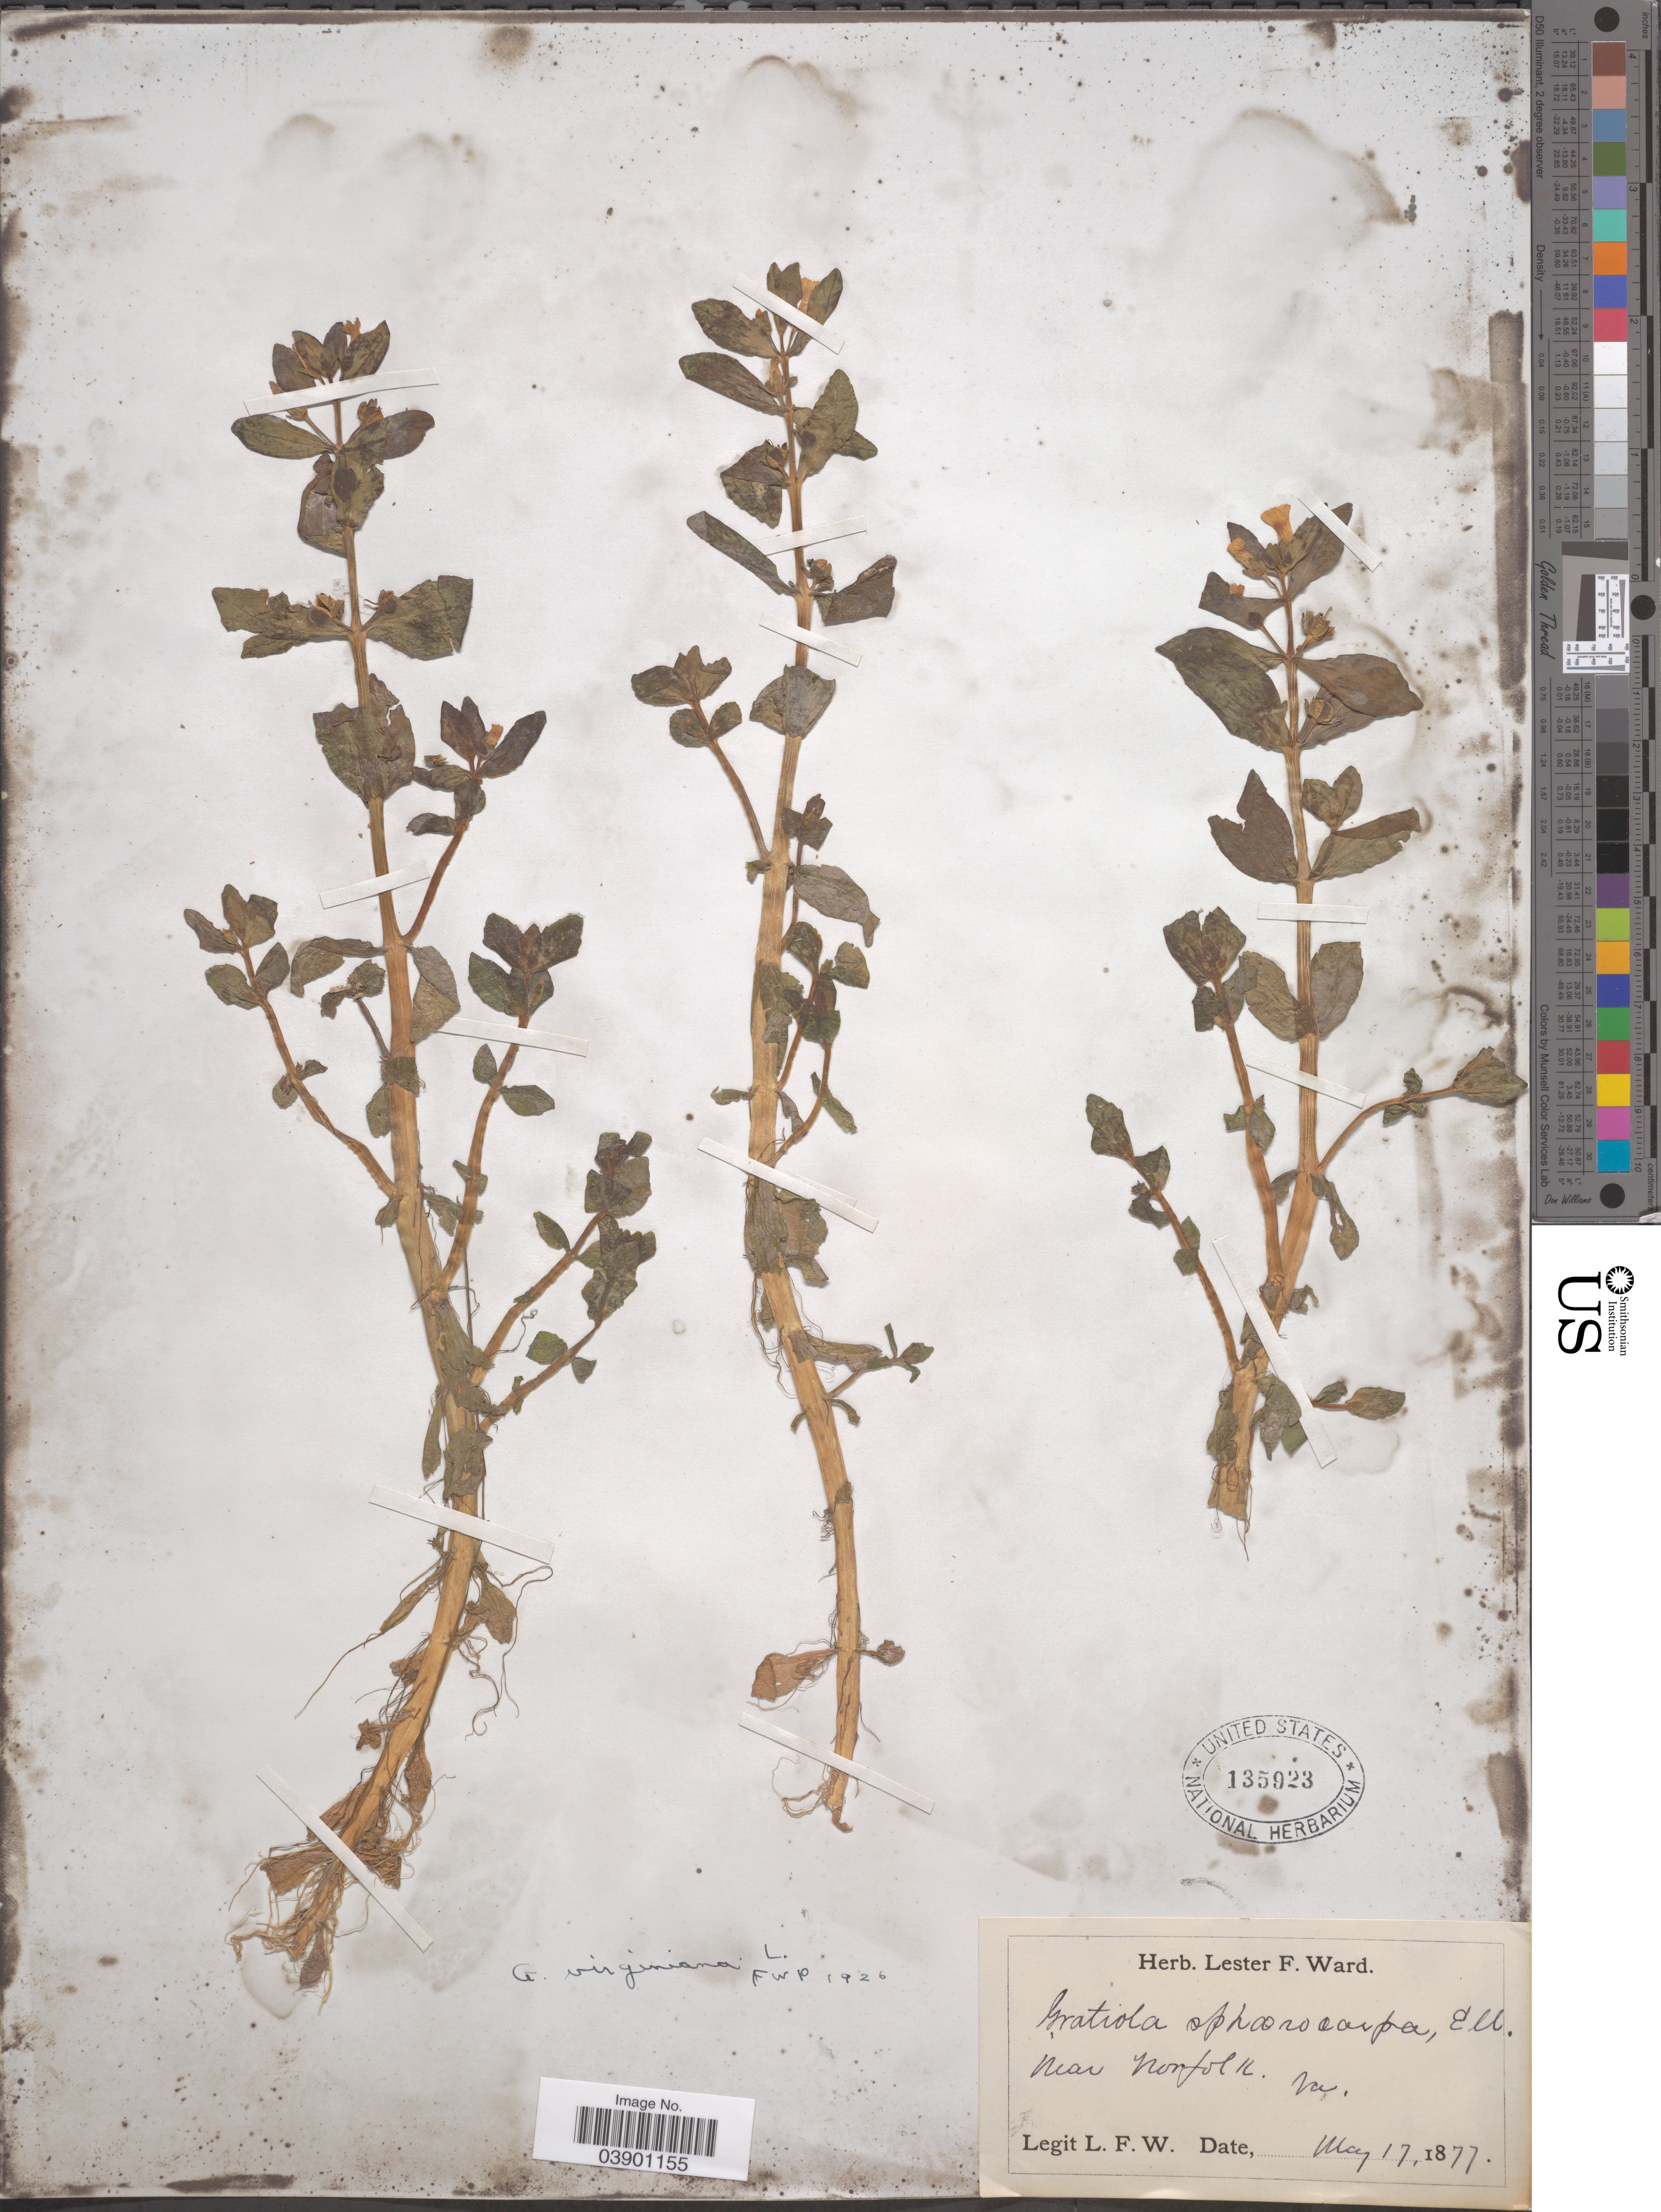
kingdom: Plantae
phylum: Tracheophyta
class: Magnoliopsida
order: Lamiales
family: Plantaginaceae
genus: Gratiola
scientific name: Gratiola virginiana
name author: L.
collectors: L. F. Ward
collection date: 1877-05-17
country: United States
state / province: Virginia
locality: Near Norfolk.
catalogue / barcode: US 135923